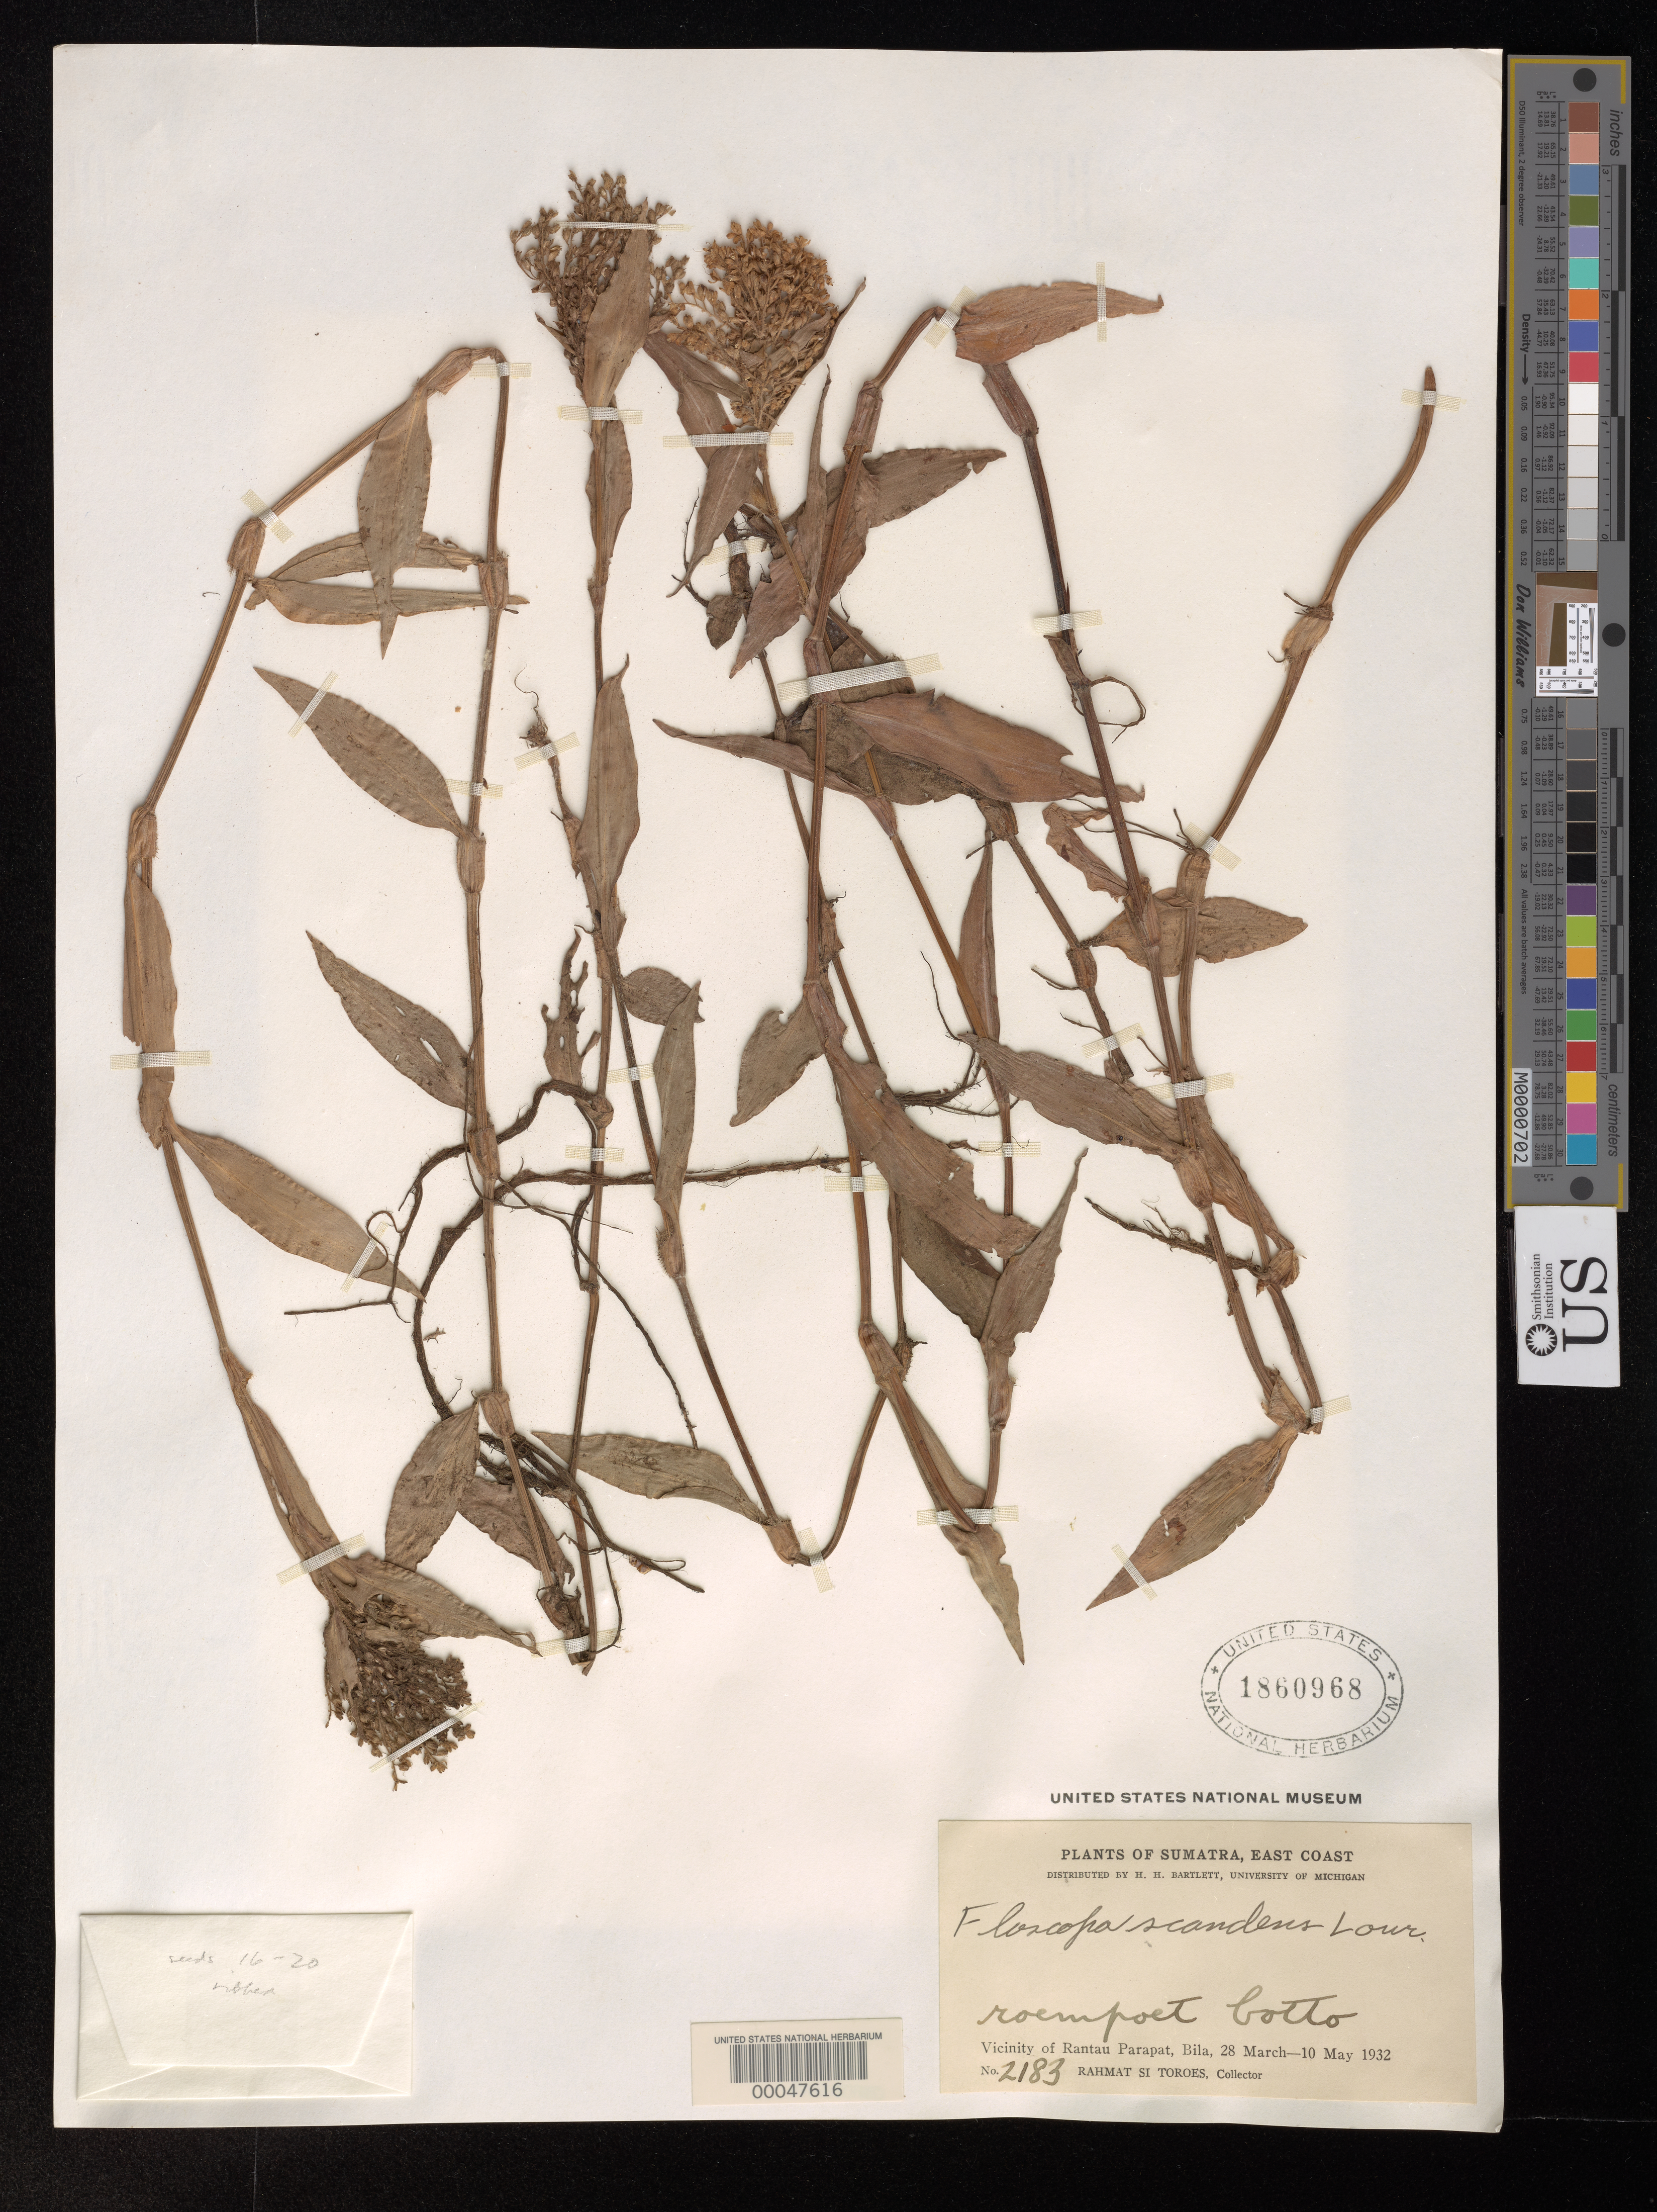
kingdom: Plantae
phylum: Tracheophyta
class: Liliopsida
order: Commelinales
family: Commelinaceae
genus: Floscopa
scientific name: Floscopa scandens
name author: Lour.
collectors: Rahmat Si Boeea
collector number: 2183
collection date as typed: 28 Mar 1932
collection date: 1932-03-28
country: Indonesia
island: Sumatra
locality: Rantau, parapat, bila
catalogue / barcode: US 1860968